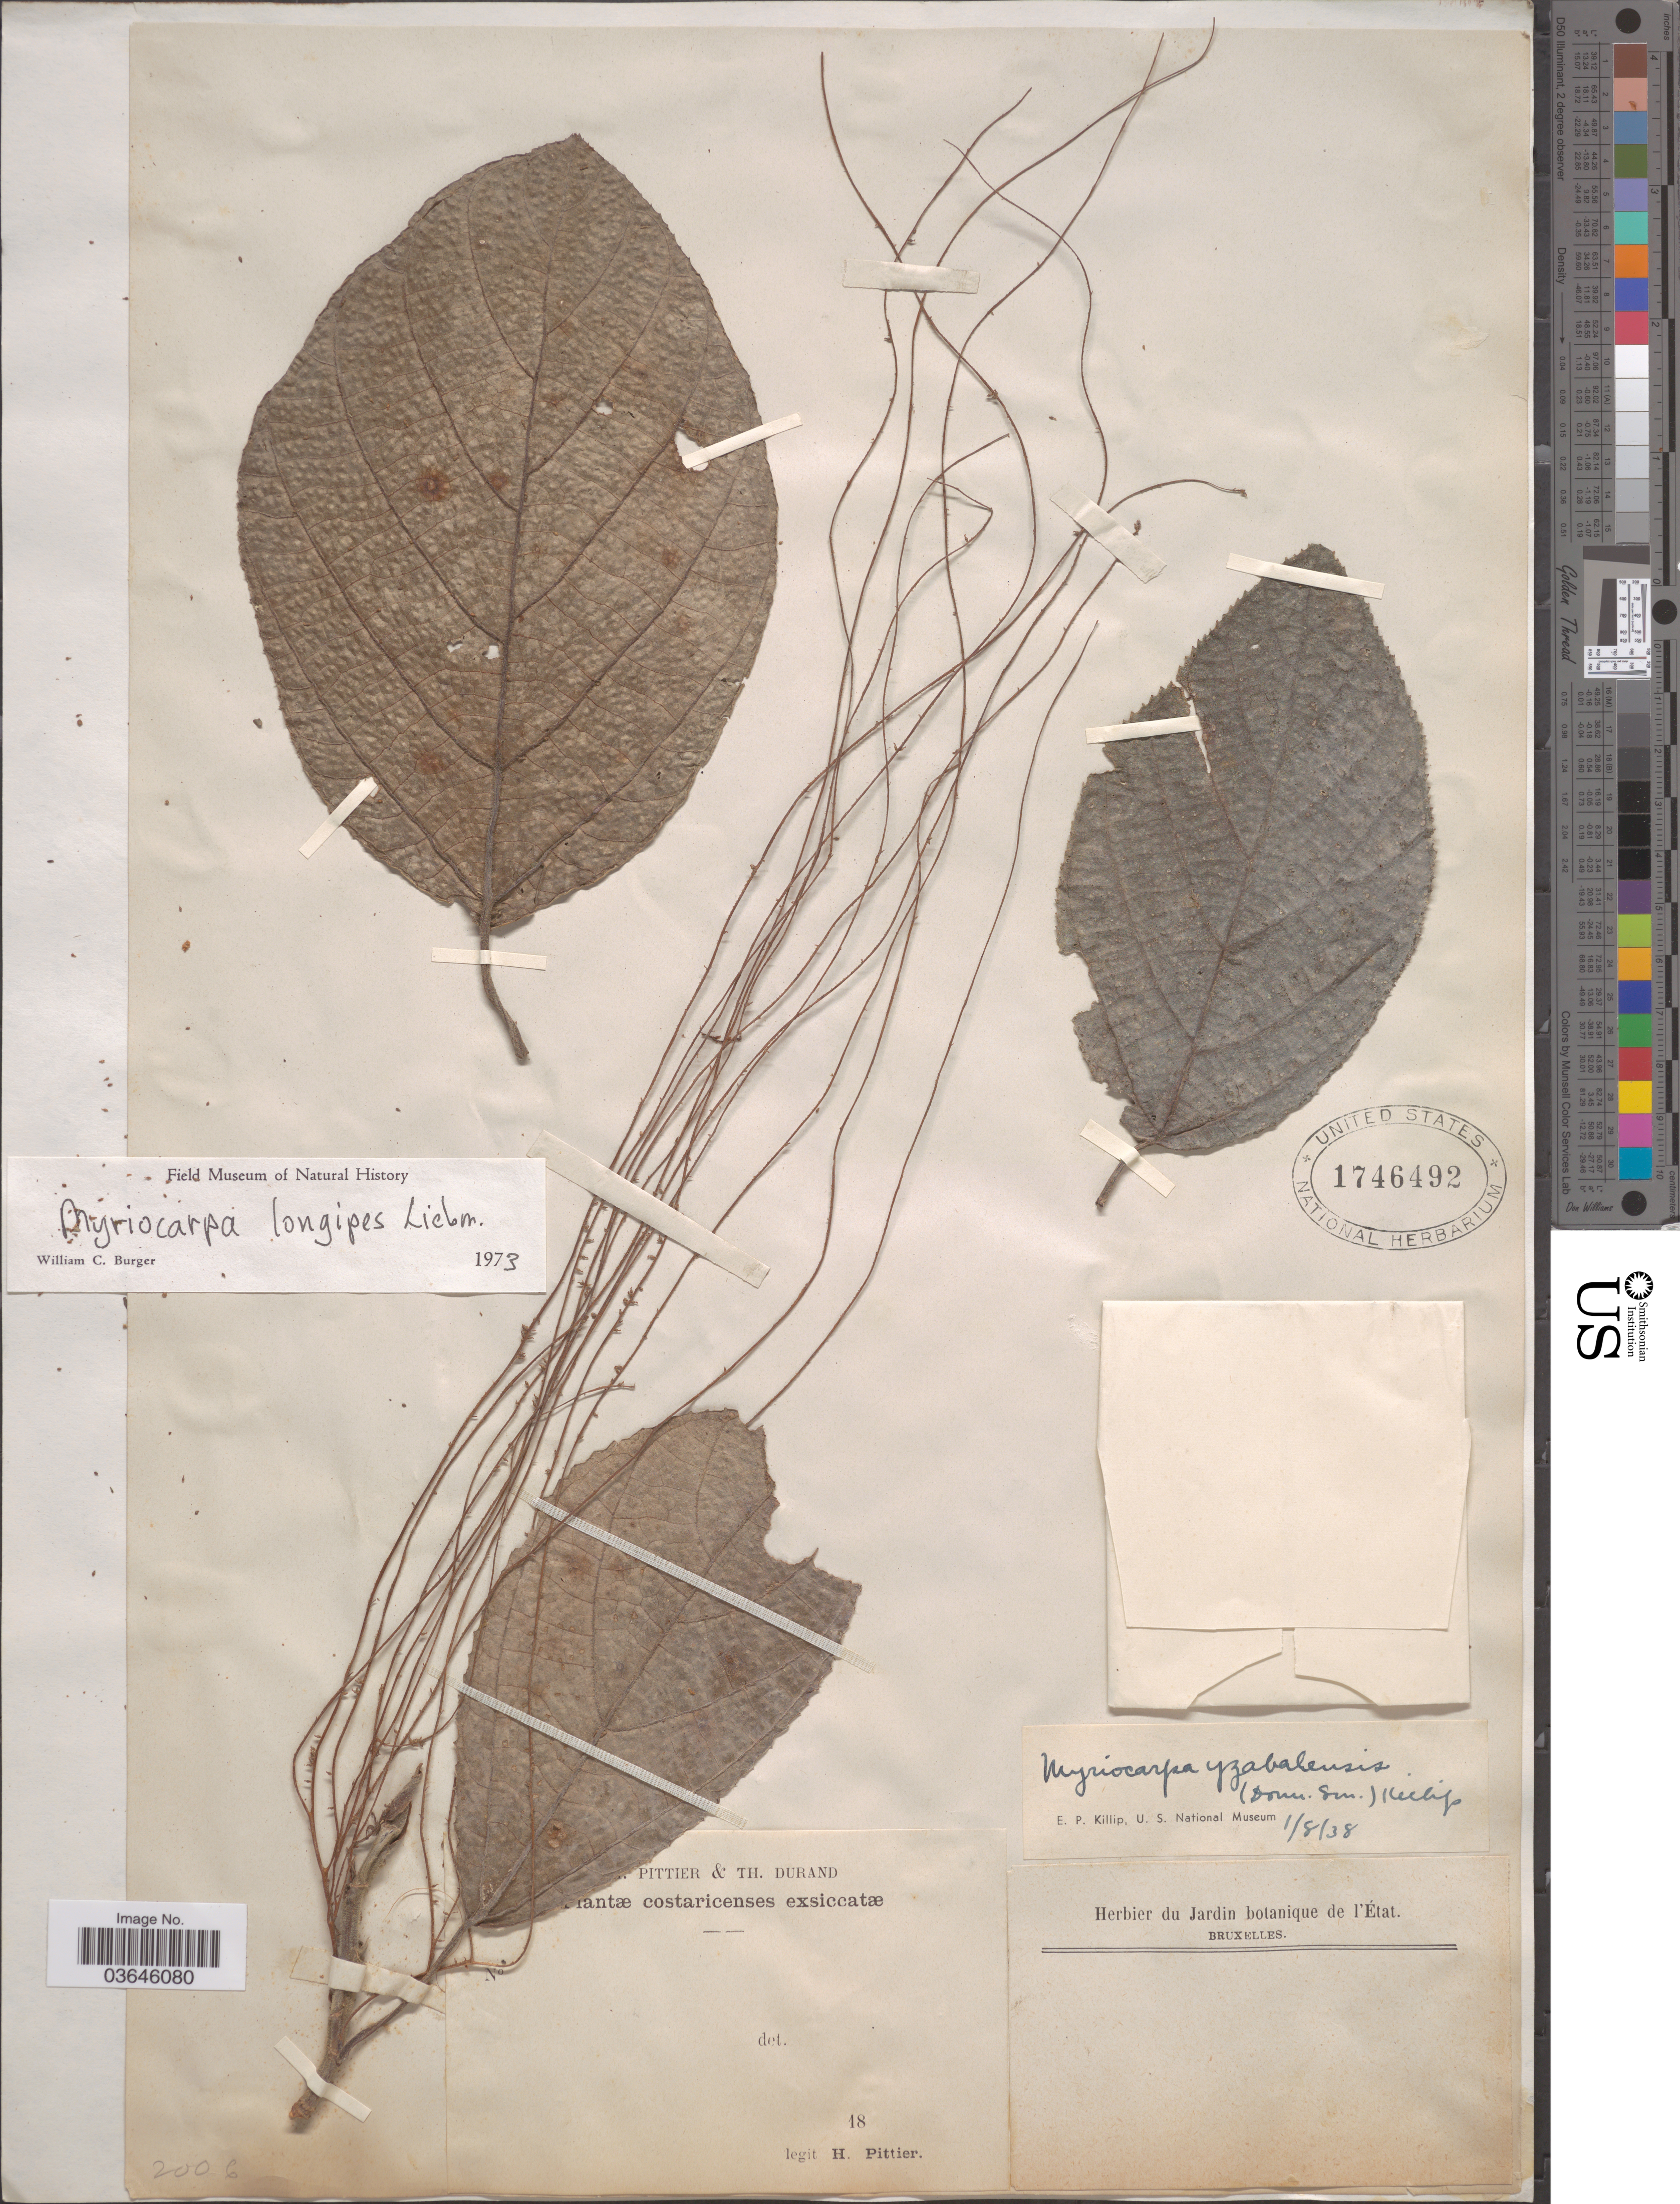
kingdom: Plantae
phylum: Tracheophyta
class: Magnoliopsida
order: Rosales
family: Urticaceae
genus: Myriocarpa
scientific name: Myriocarpa longipes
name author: Liebm.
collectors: H. F. Pittier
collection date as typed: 18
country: Costa Rica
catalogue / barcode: US 1746492